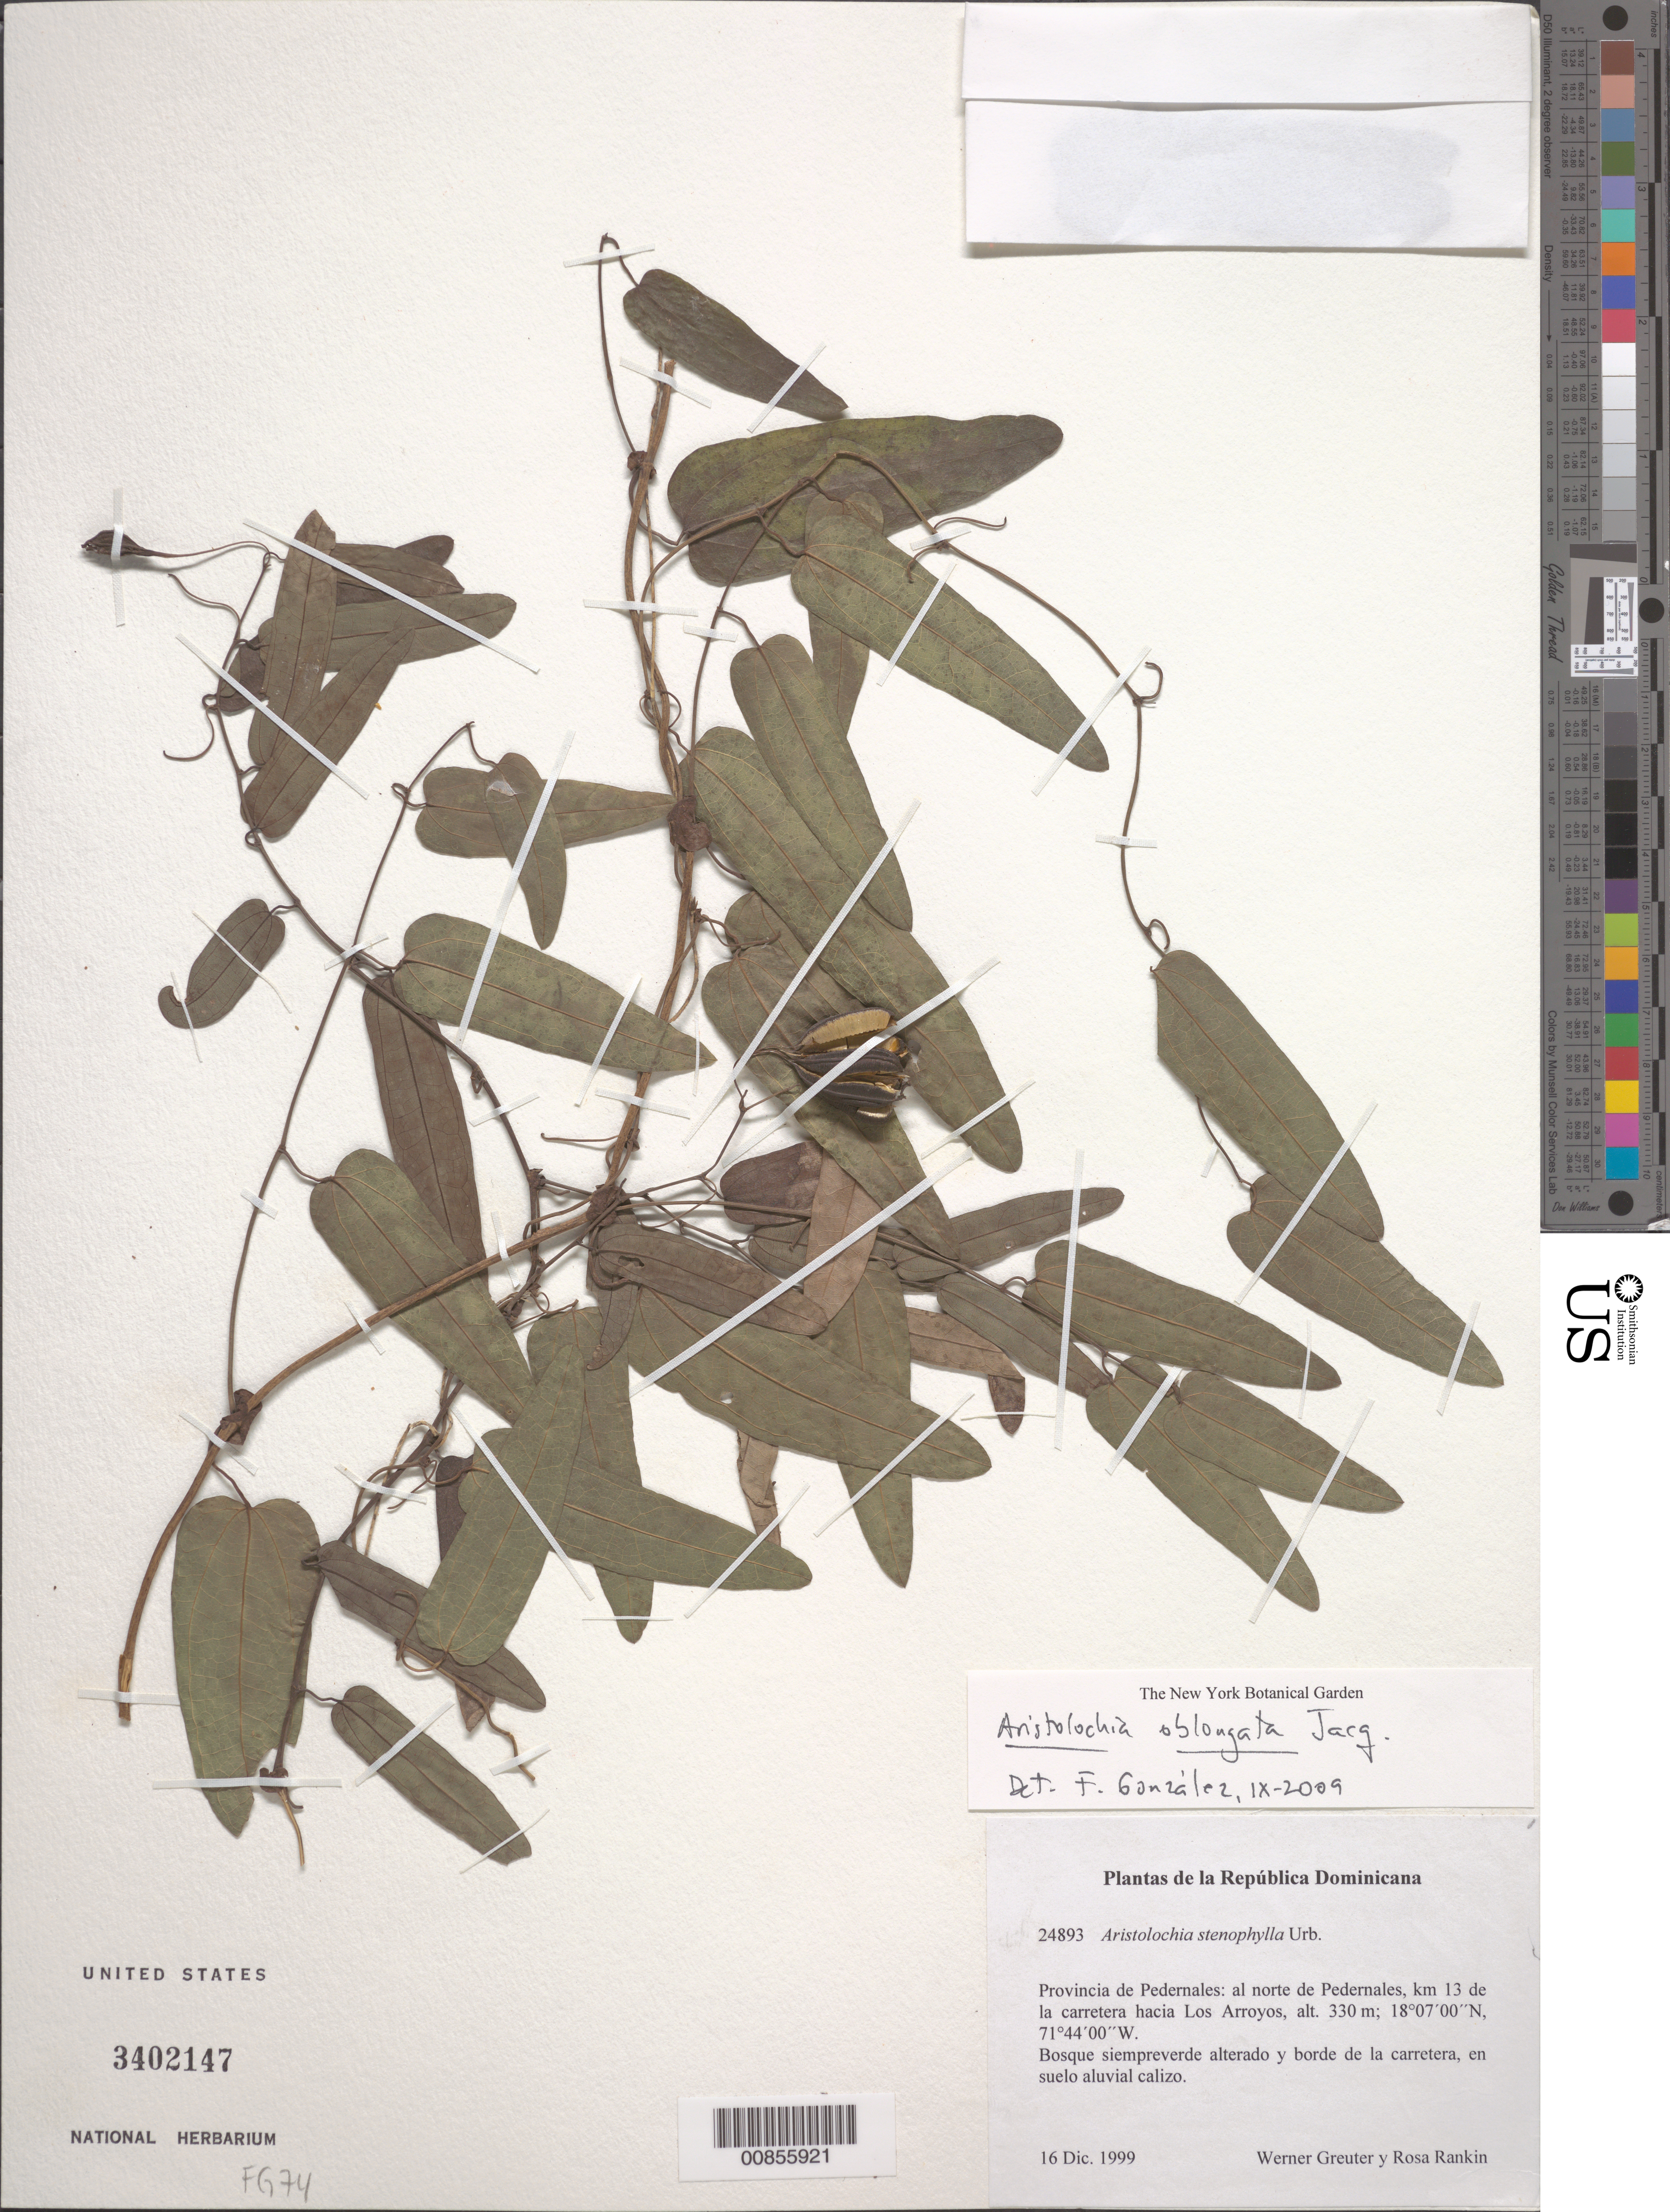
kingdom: Plantae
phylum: Tracheophyta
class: Magnoliopsida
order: Piperales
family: Aristolochiaceae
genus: Aristolochia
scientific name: Aristolochia linearifolia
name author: C. Wright ex Griseb.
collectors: W. Greuter & R. Rankin Rodriguez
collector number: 24893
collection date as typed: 16 Dec 1999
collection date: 1999-12-16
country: Dominican Republic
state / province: Pedernales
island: Hispaniola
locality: Al norte de Pedernales, km 13 de la carretera hacia Los Arroyos.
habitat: Bosque siempreverde alterado y borde de la carretera, en suelo aluvial calizo.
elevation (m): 330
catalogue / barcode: US 3402147